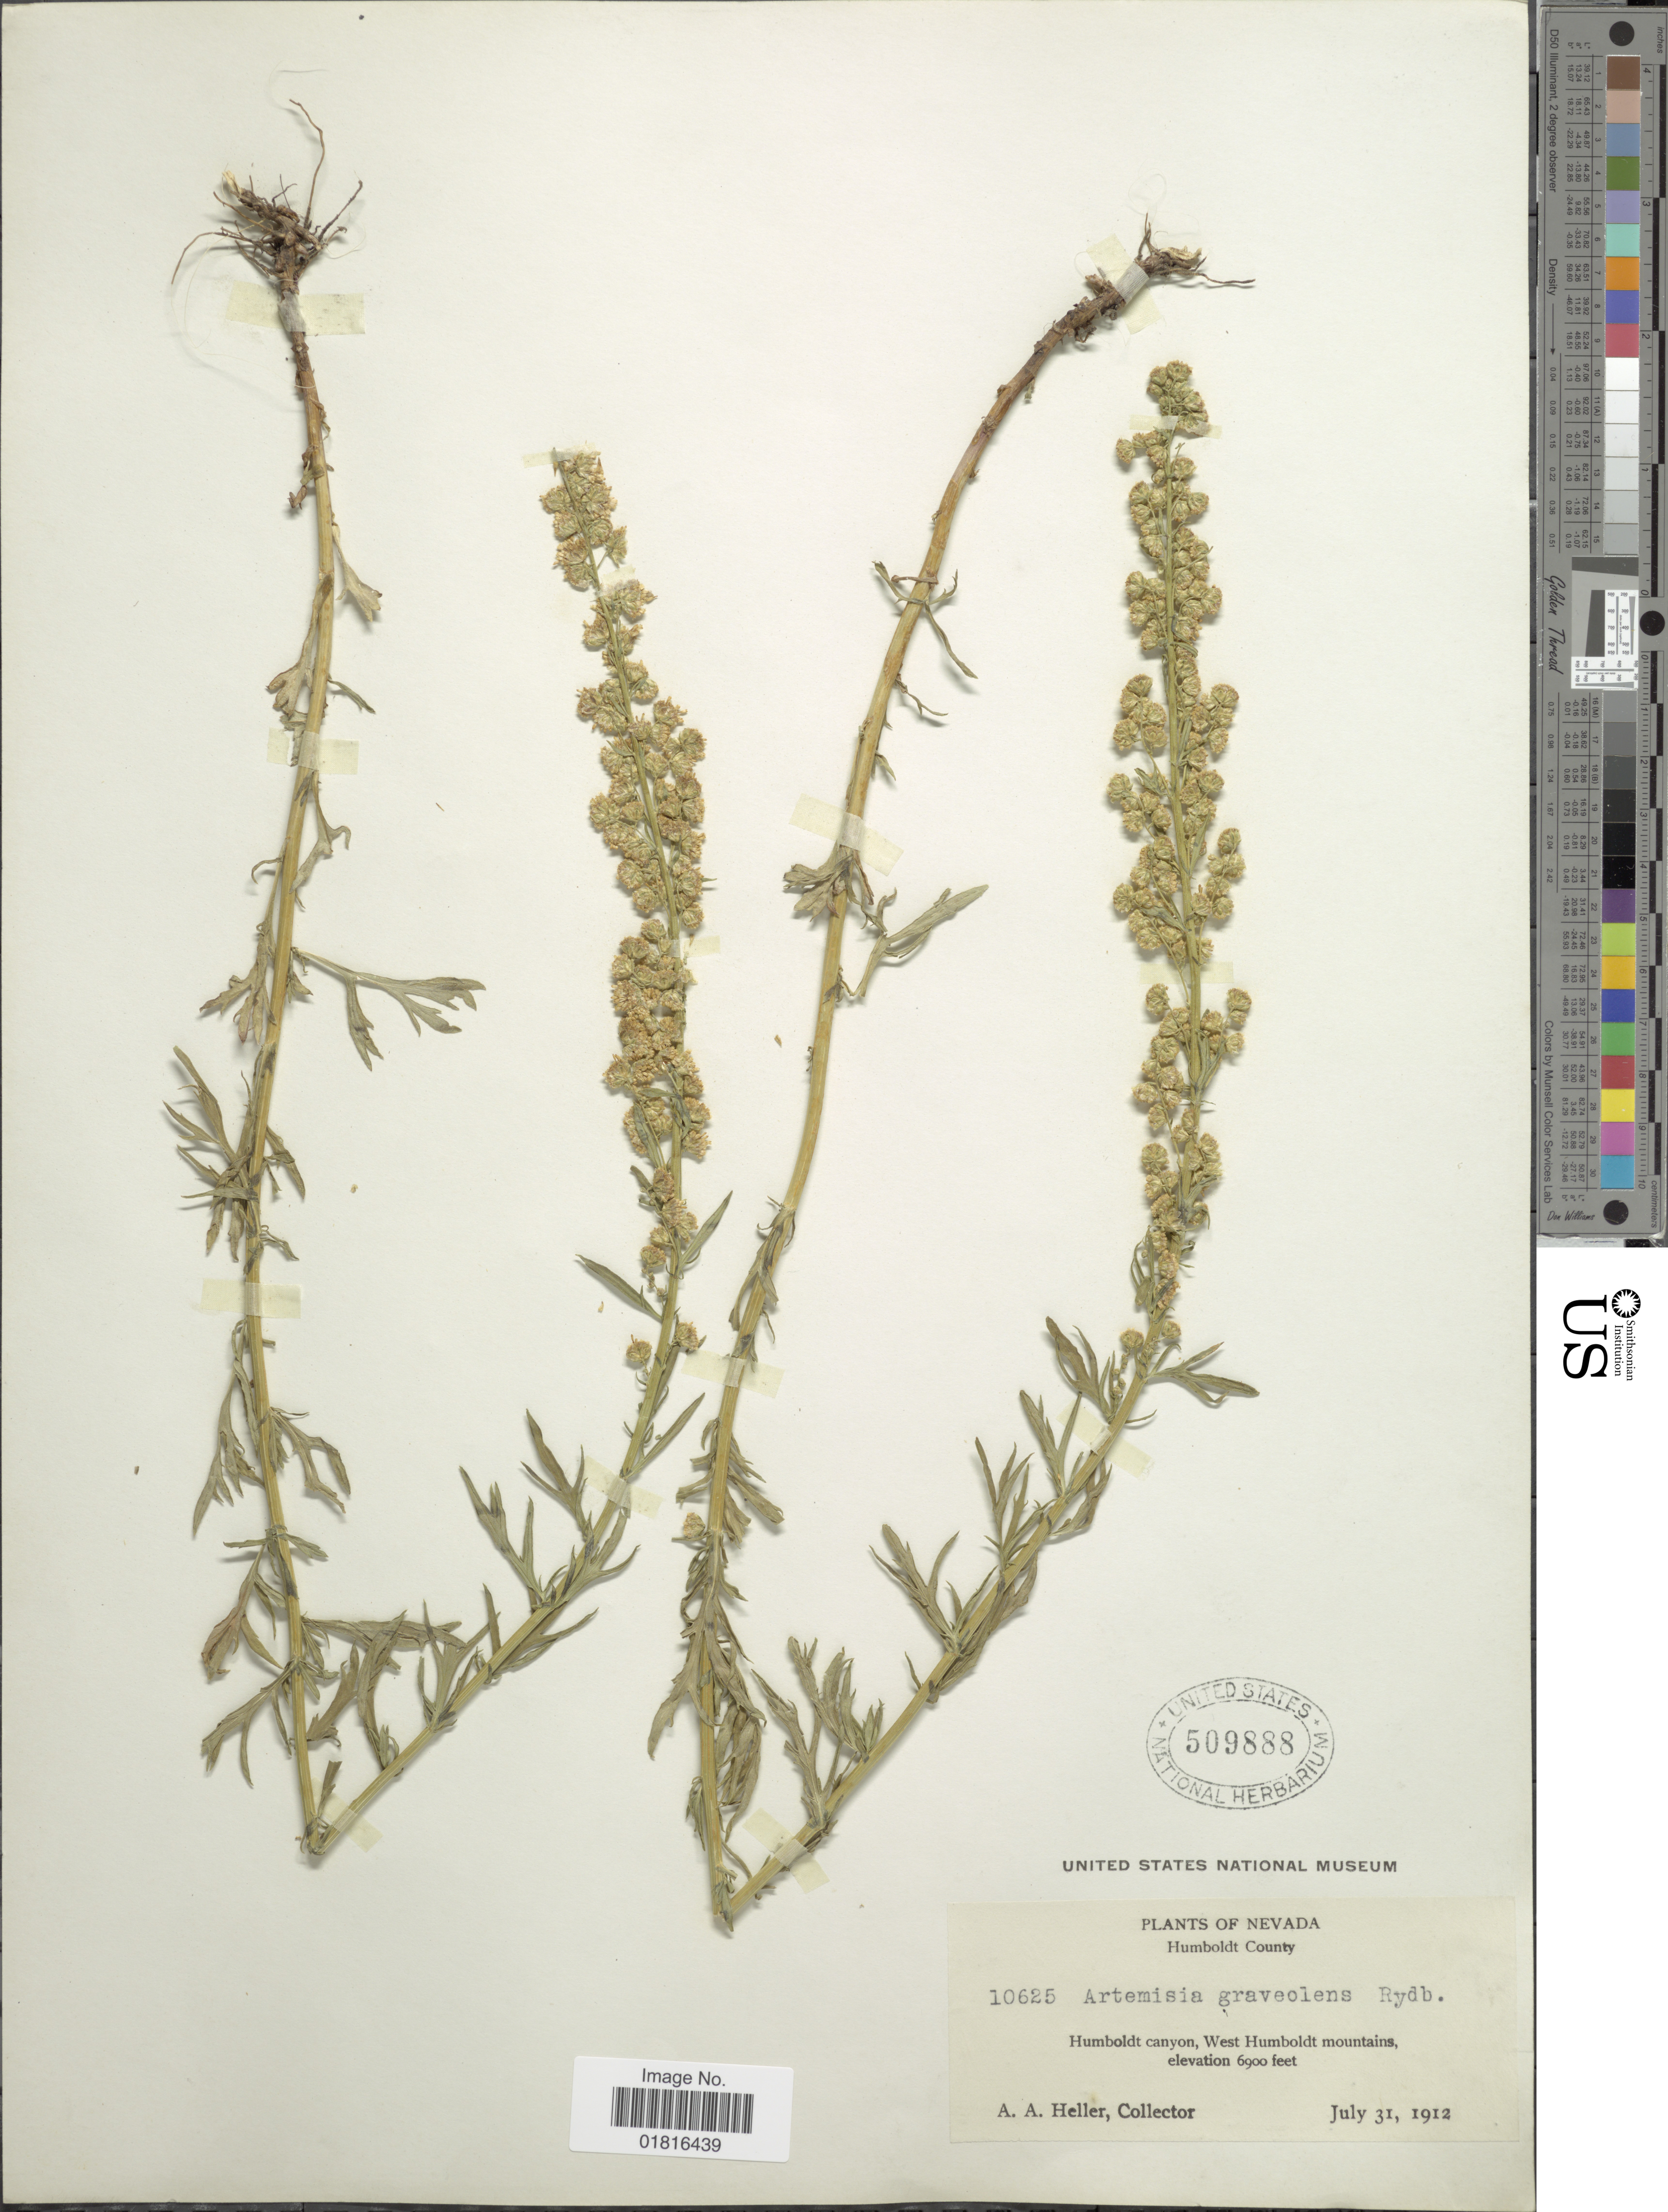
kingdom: Plantae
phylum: Tracheophyta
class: Magnoliopsida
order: Asterales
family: Asteraceae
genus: Artemisia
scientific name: Artemisia michauxiana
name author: Besser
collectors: A. A. Heller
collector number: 10625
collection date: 1912-07-31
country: United States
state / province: Nevada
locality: Humboldt County, Humboldt canyon, West Humboldt mountains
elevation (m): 2103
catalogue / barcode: US 509888